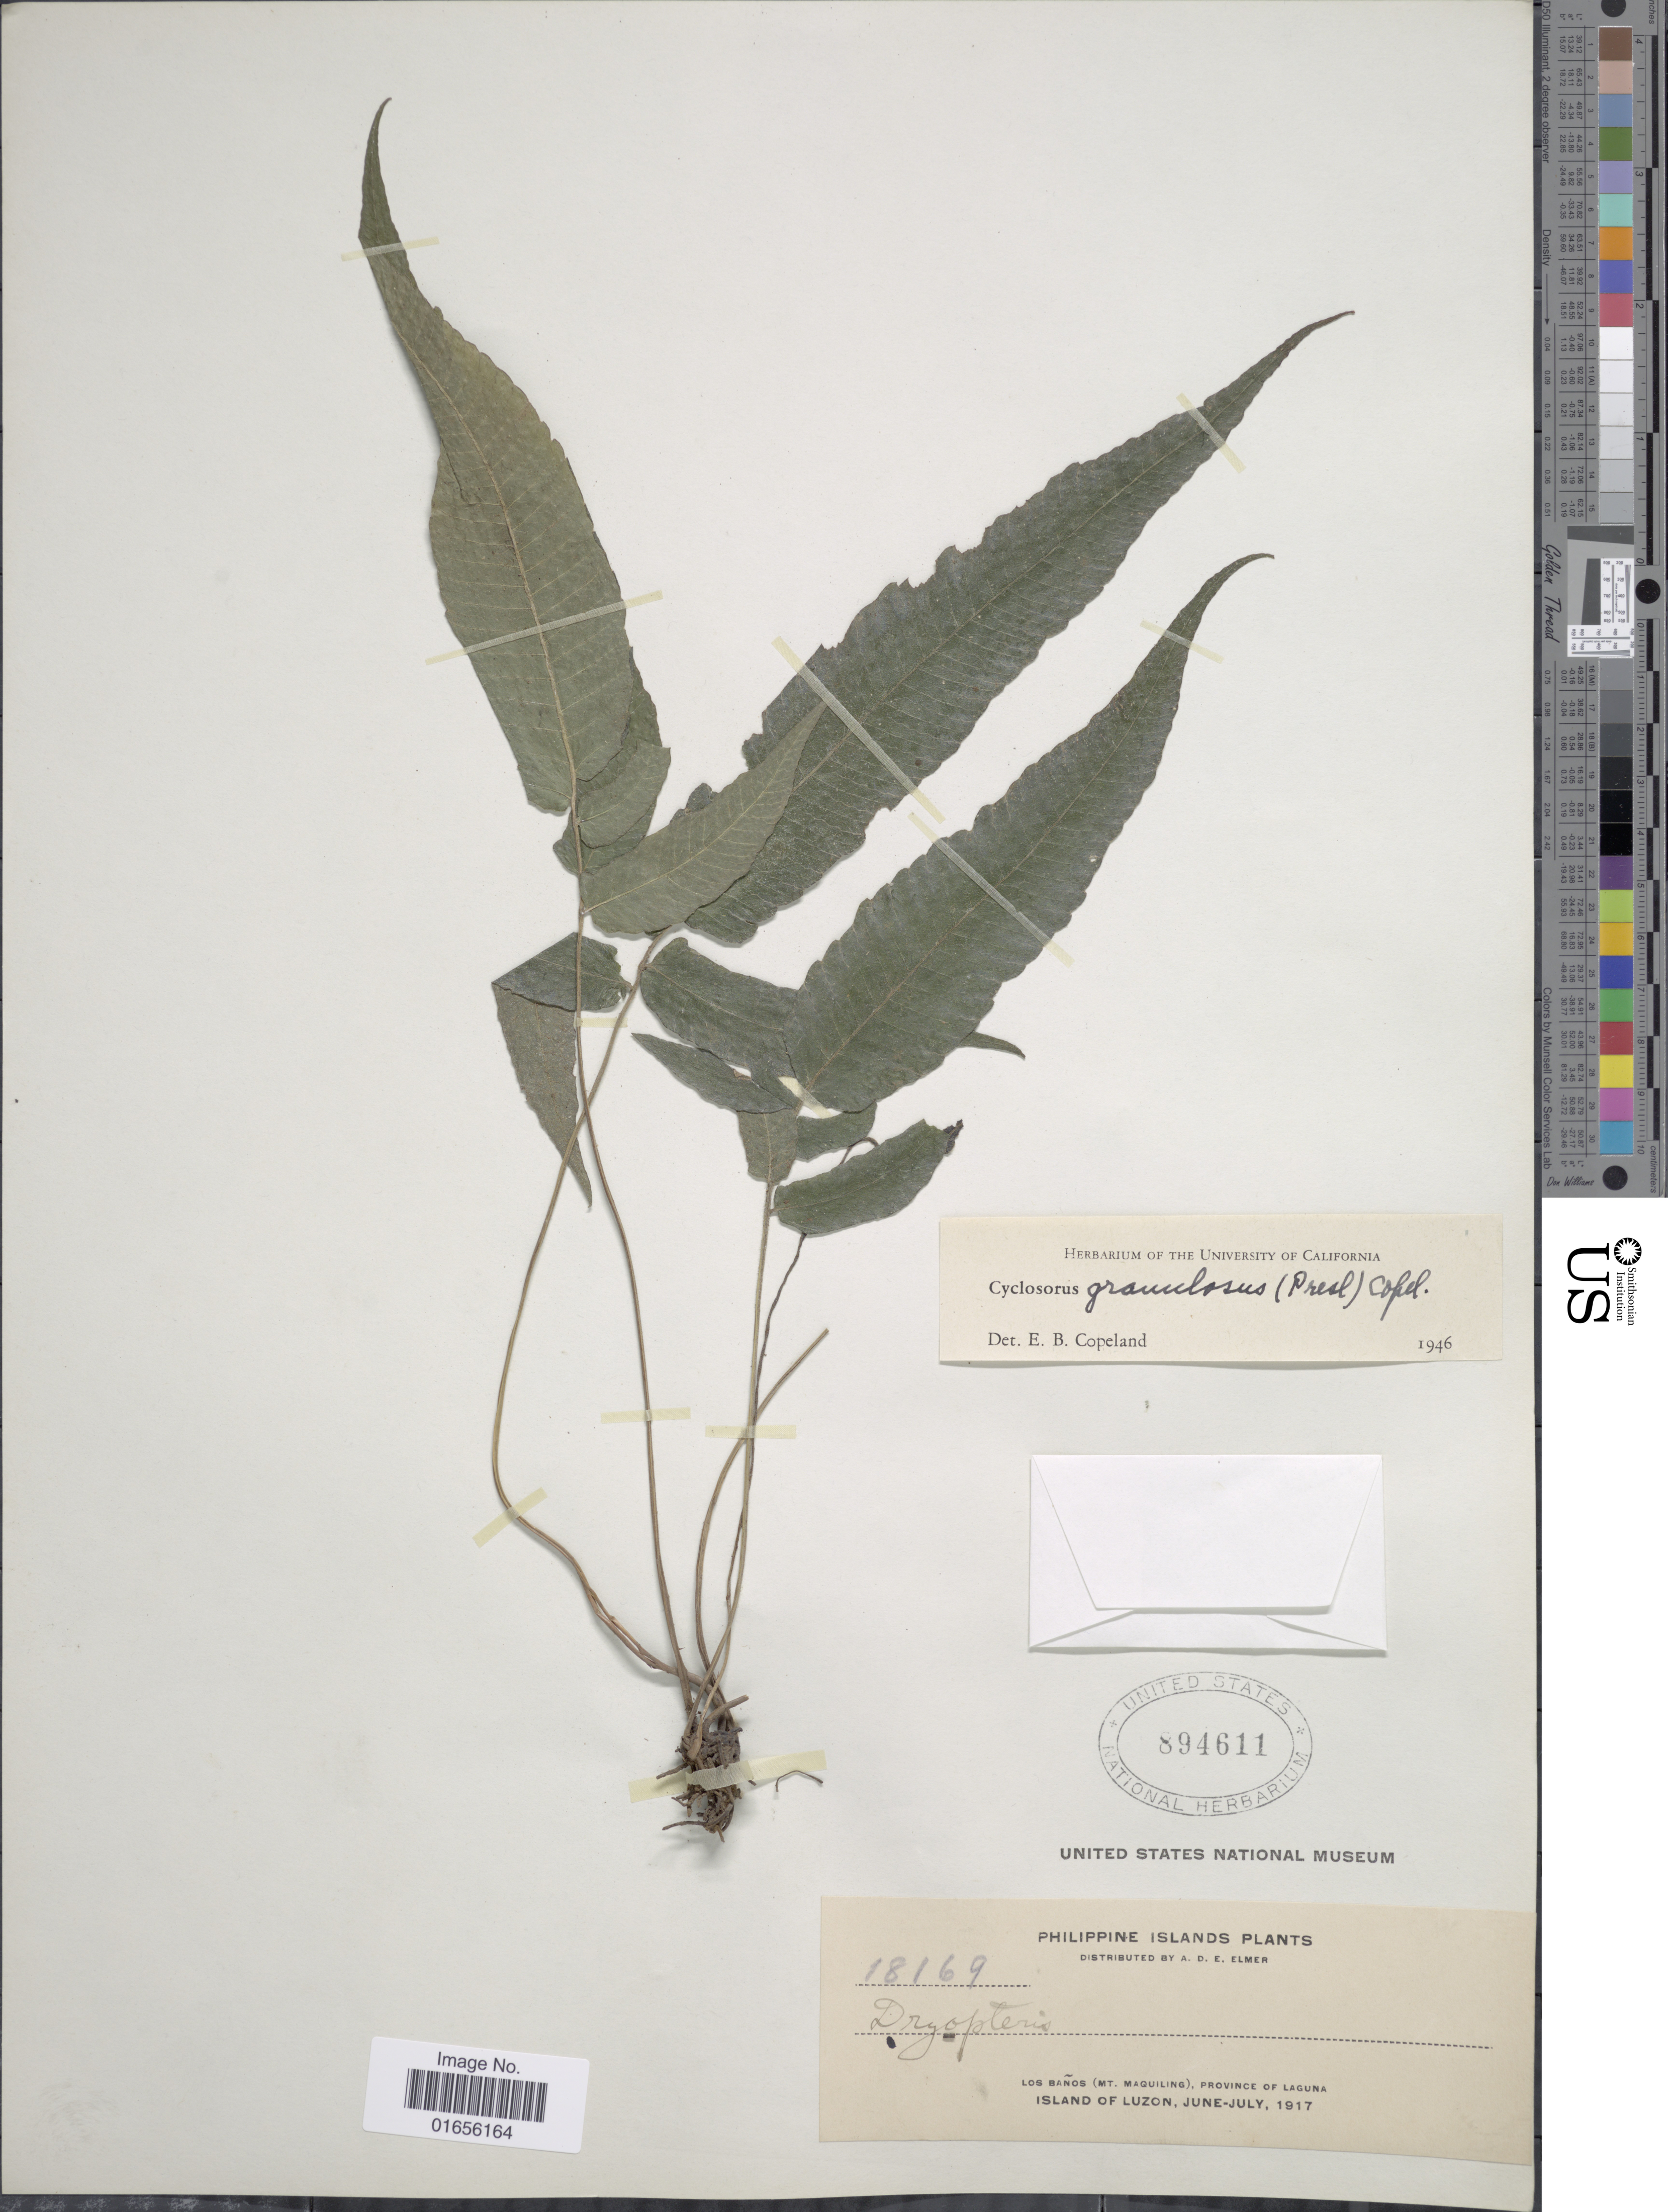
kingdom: Plantae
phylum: Tracheophyta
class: Polypodiopsida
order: Polypodiales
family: Thelypteridaceae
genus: Pronephrium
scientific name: Pronephrium granulosum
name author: (C. Presl) Holttum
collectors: A. D. E. Elmer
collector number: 18169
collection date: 1917-06/1917-07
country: Philippines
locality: Philippine Islands, Los Baños (Mt. Maquiling), Province of Laguna. Island of Luzon.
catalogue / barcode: US 894611